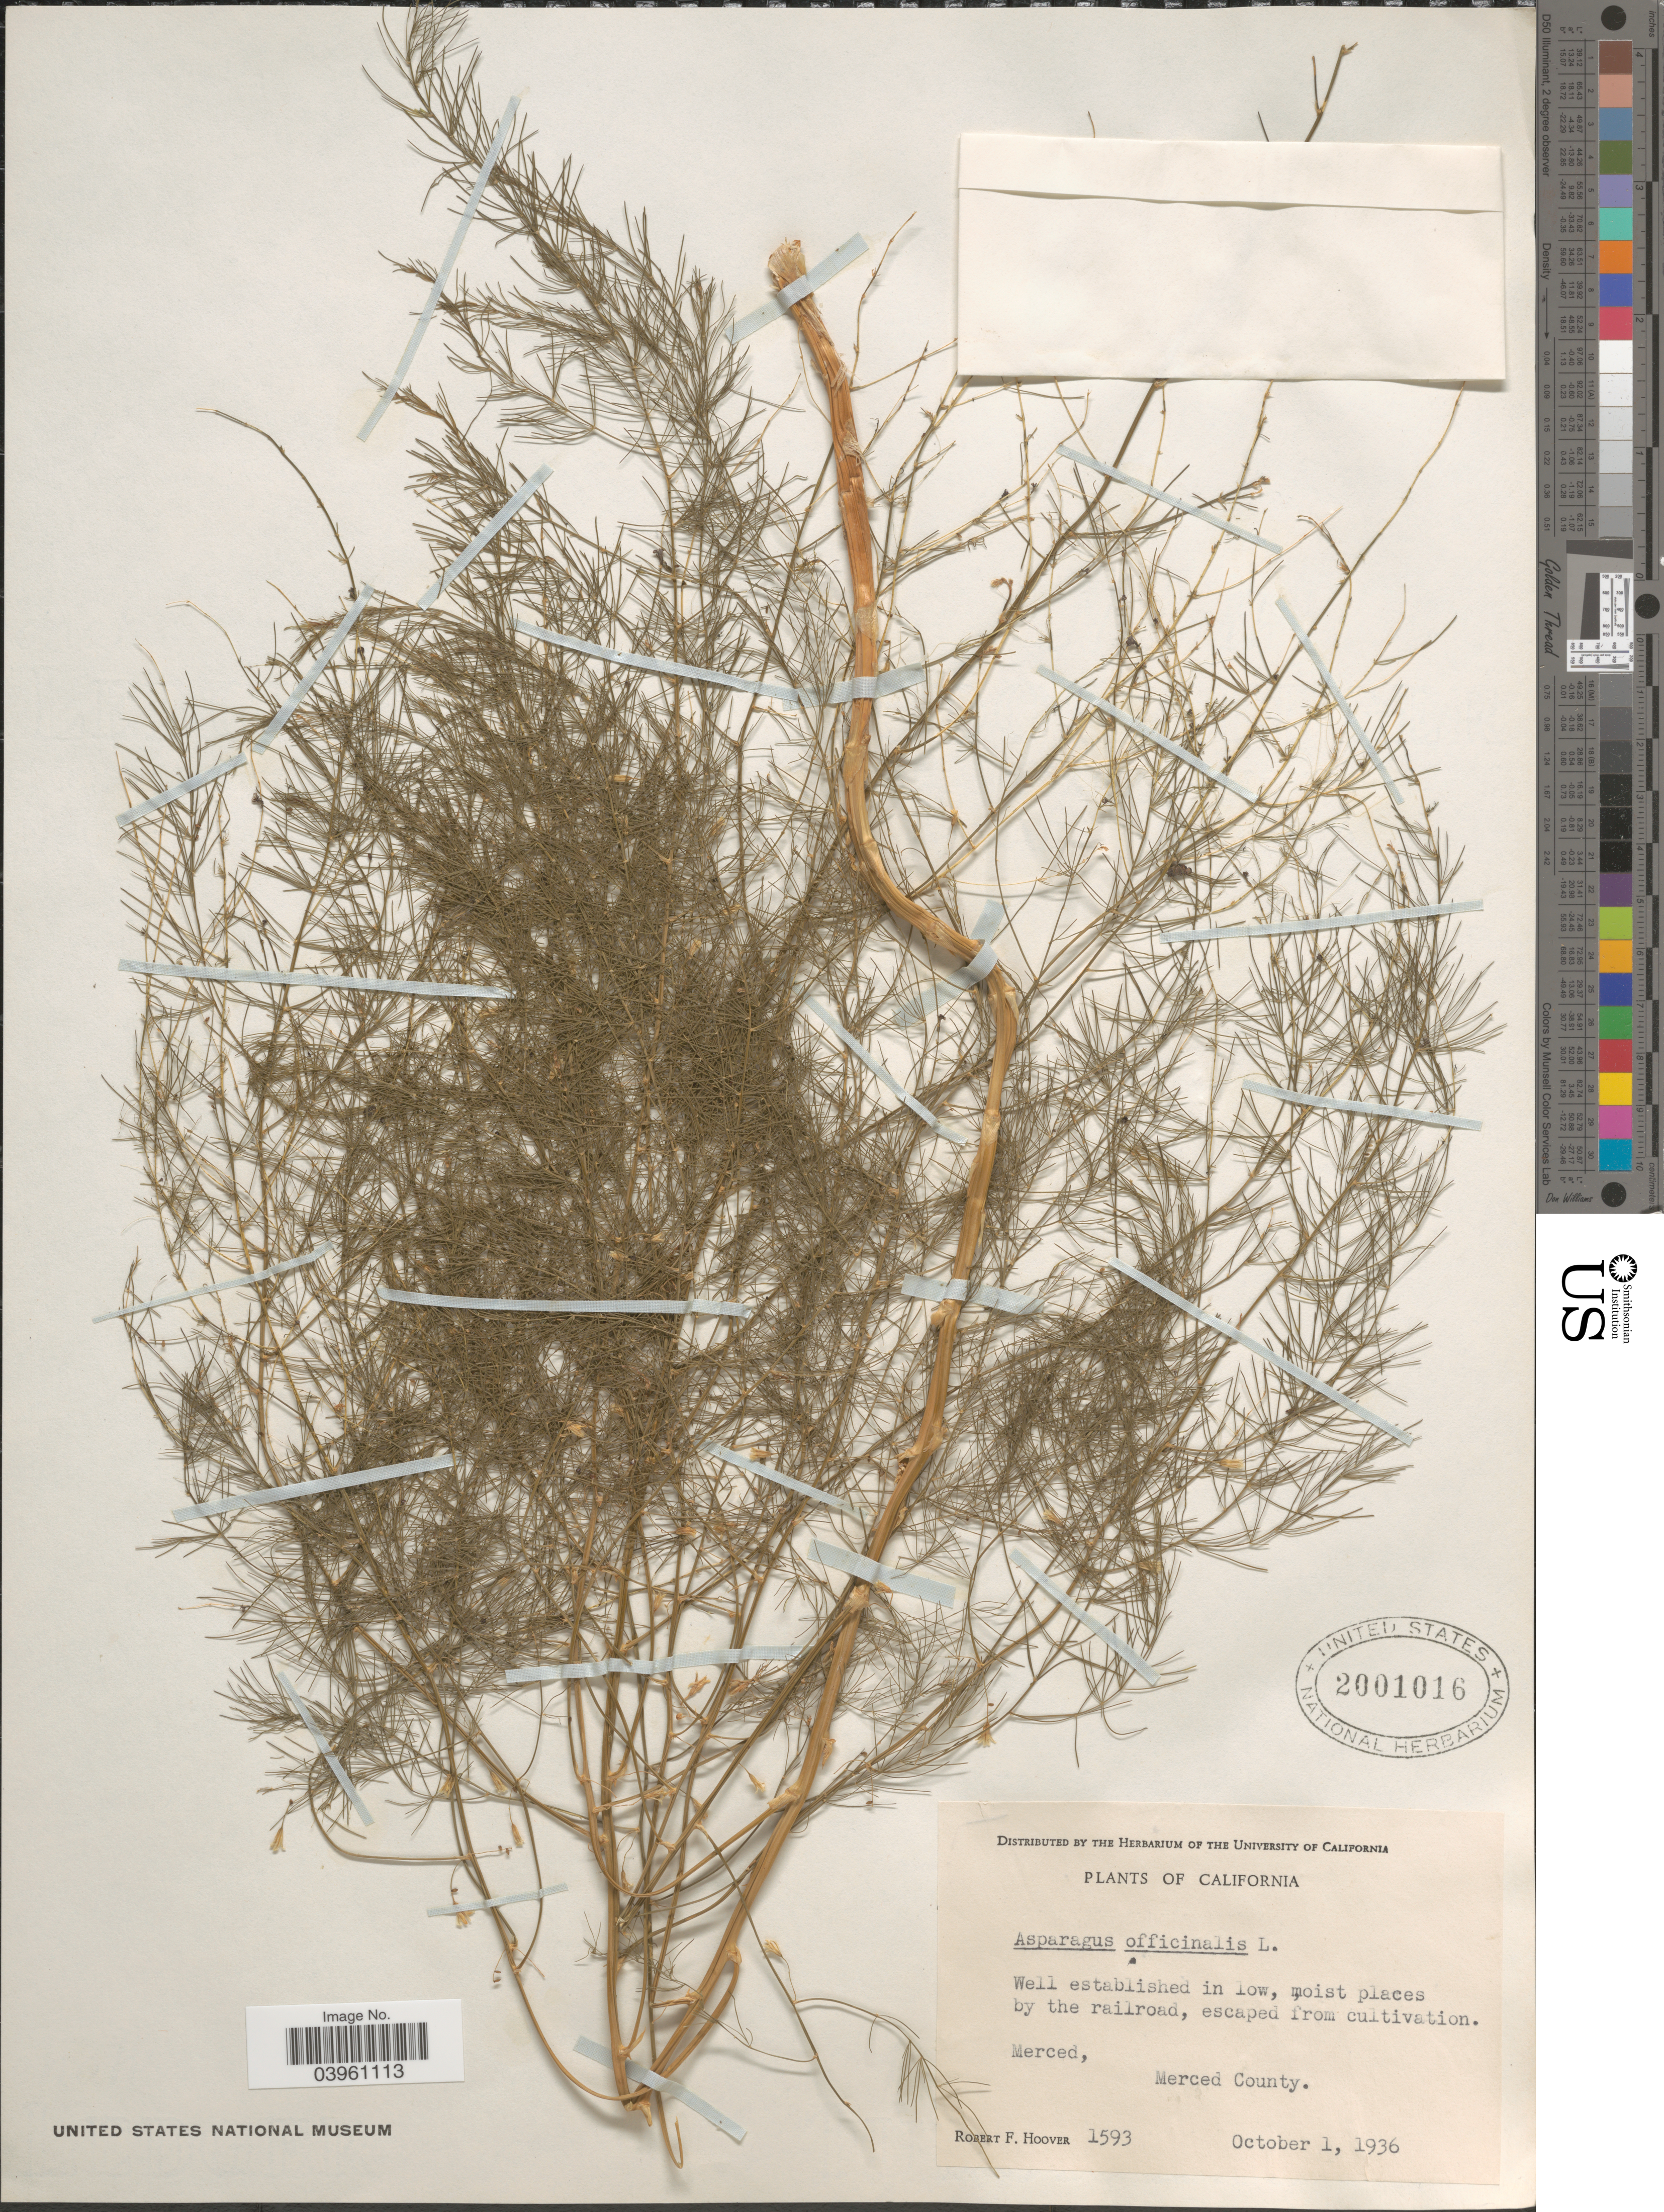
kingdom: Plantae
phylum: Tracheophyta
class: Liliopsida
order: Asparagales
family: Asparagaceae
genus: Asparagus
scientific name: Asparagus officinalis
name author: L.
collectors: R. F. Hoover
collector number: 1593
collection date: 1936-10-01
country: United States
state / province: California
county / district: Merced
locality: Merced, Merced County.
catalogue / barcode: US 2001016